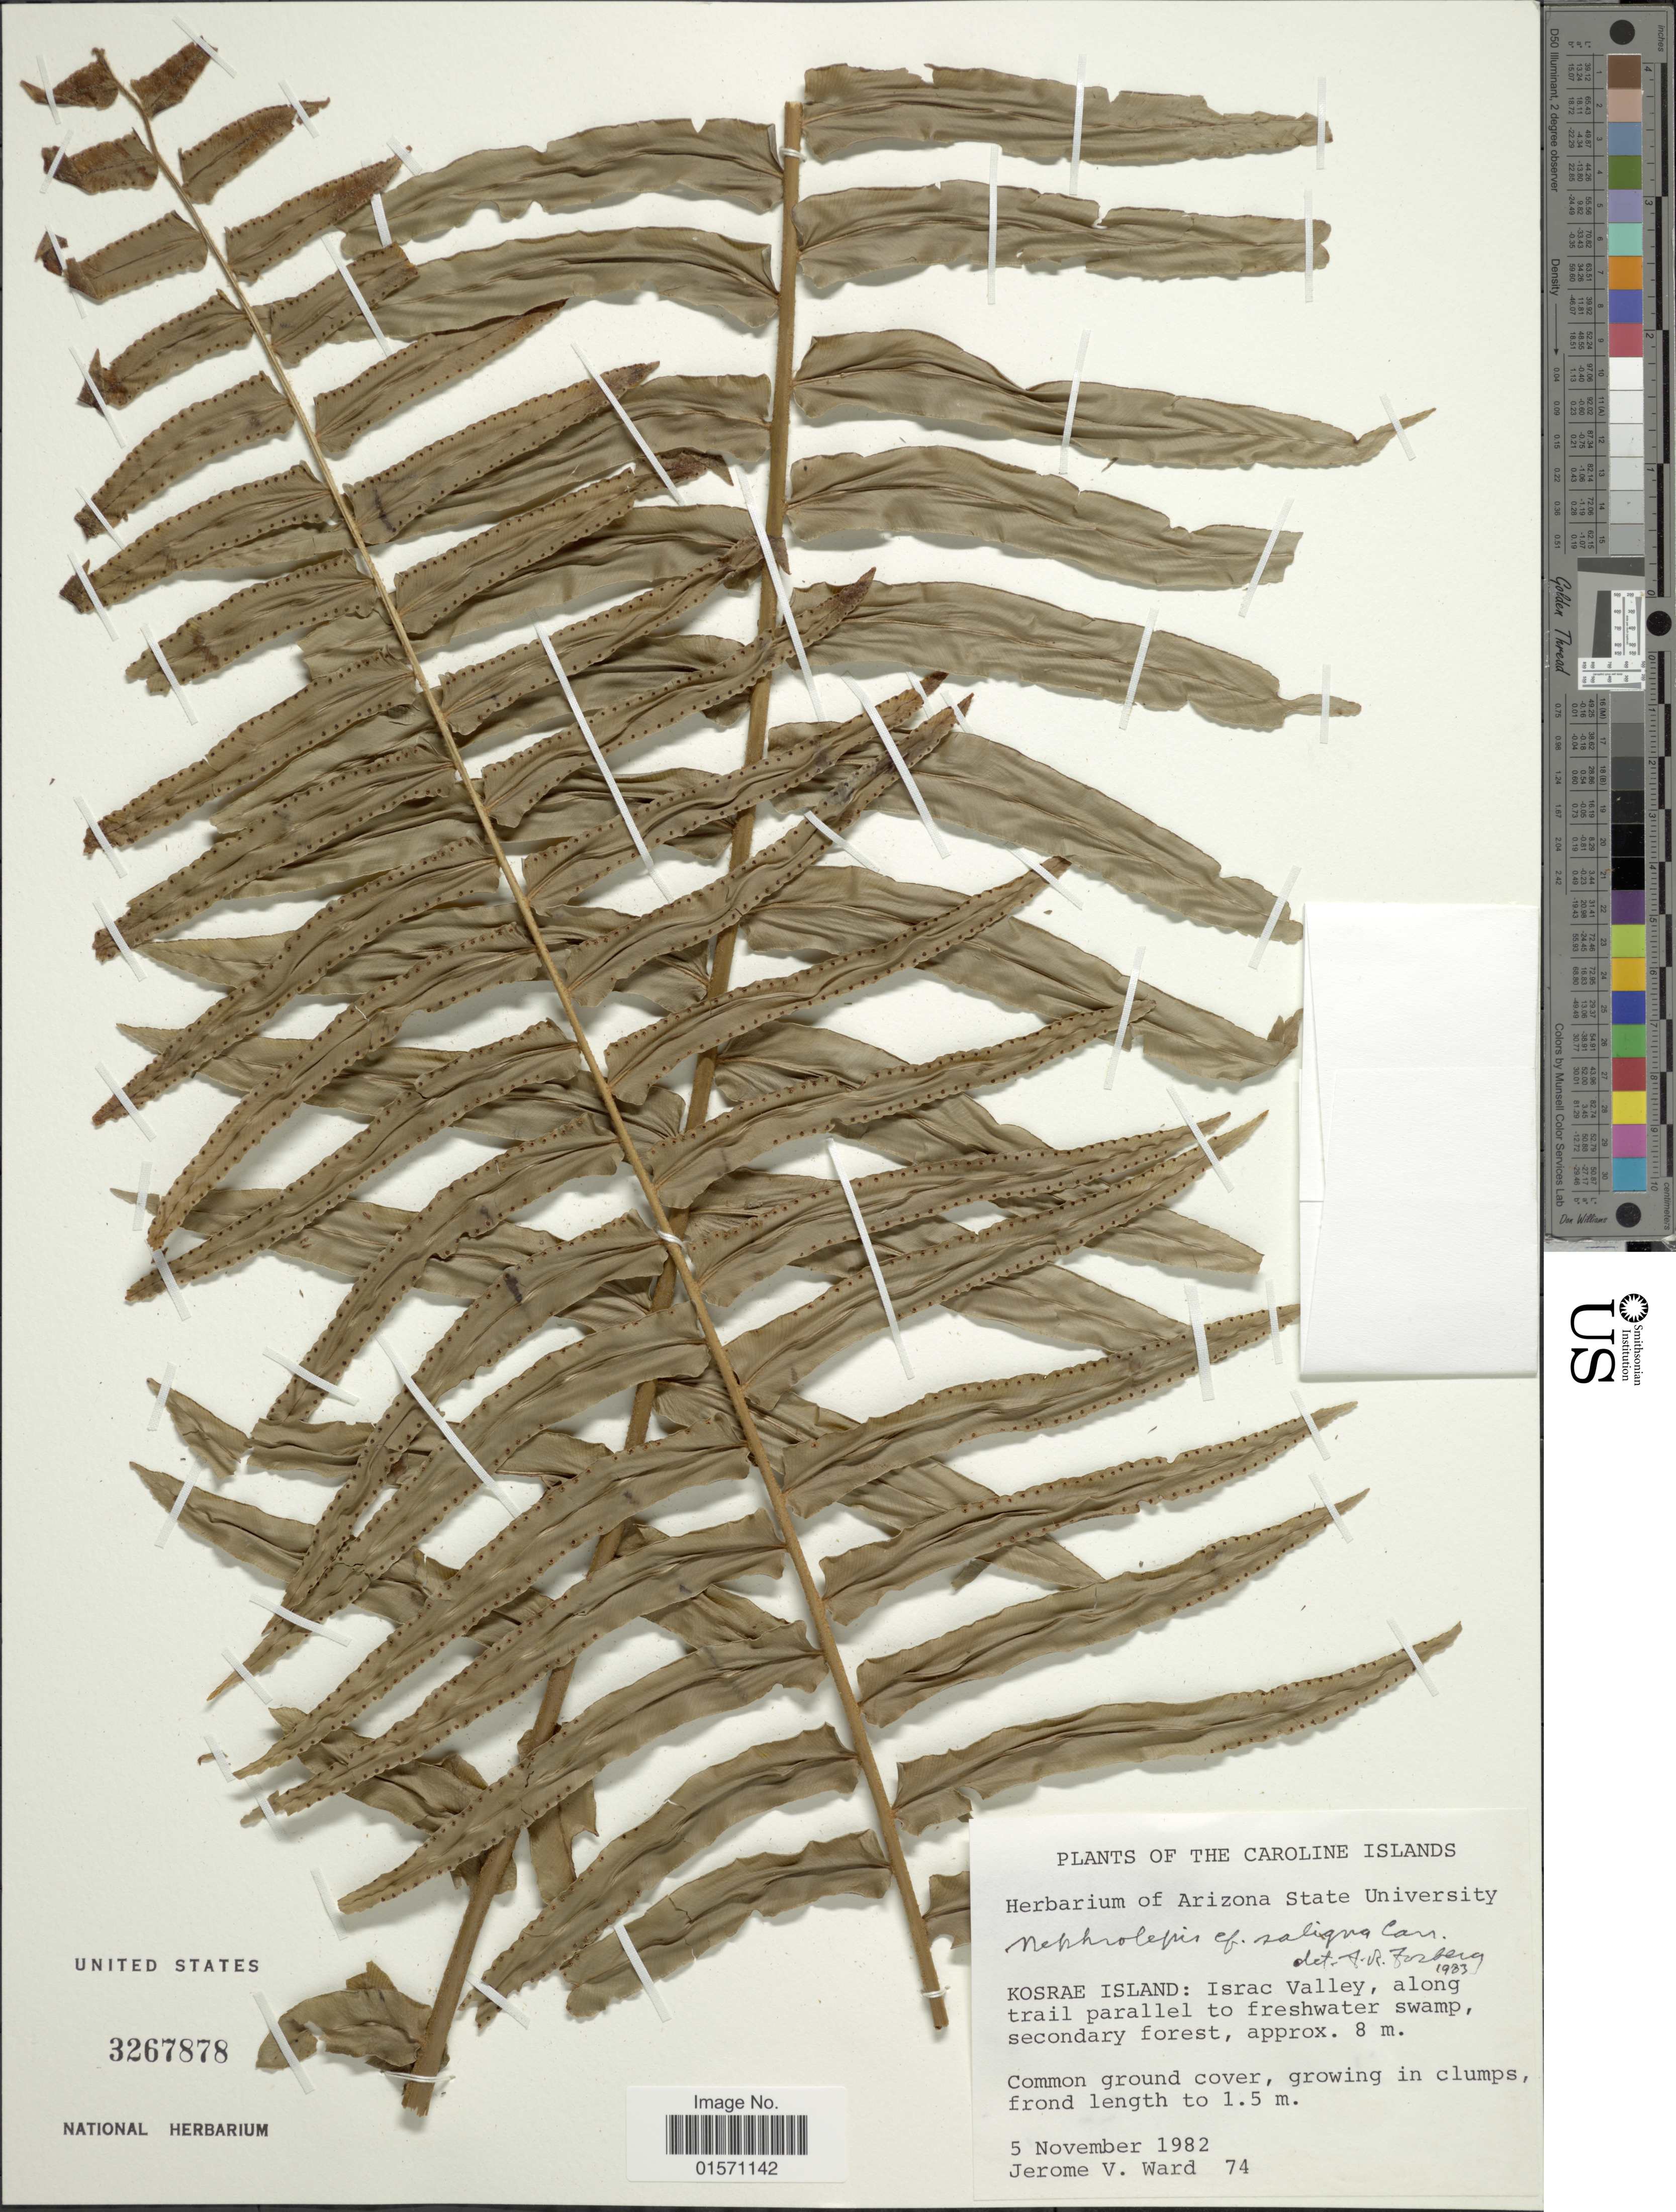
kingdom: Plantae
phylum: Tracheophyta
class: Polypodiopsida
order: Polypodiales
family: Nephrolepidaceae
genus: Nephrolepis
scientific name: Nephrolepis saligna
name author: Cav.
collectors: J. V. Ward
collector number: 74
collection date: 1982-11-05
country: Micronesia, Federated States of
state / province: Kosrae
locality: Caroline Islands. Kosrae Island: Israc Valley, along trail parallel to freshwater swamp, secondary forest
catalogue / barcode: US 3267878